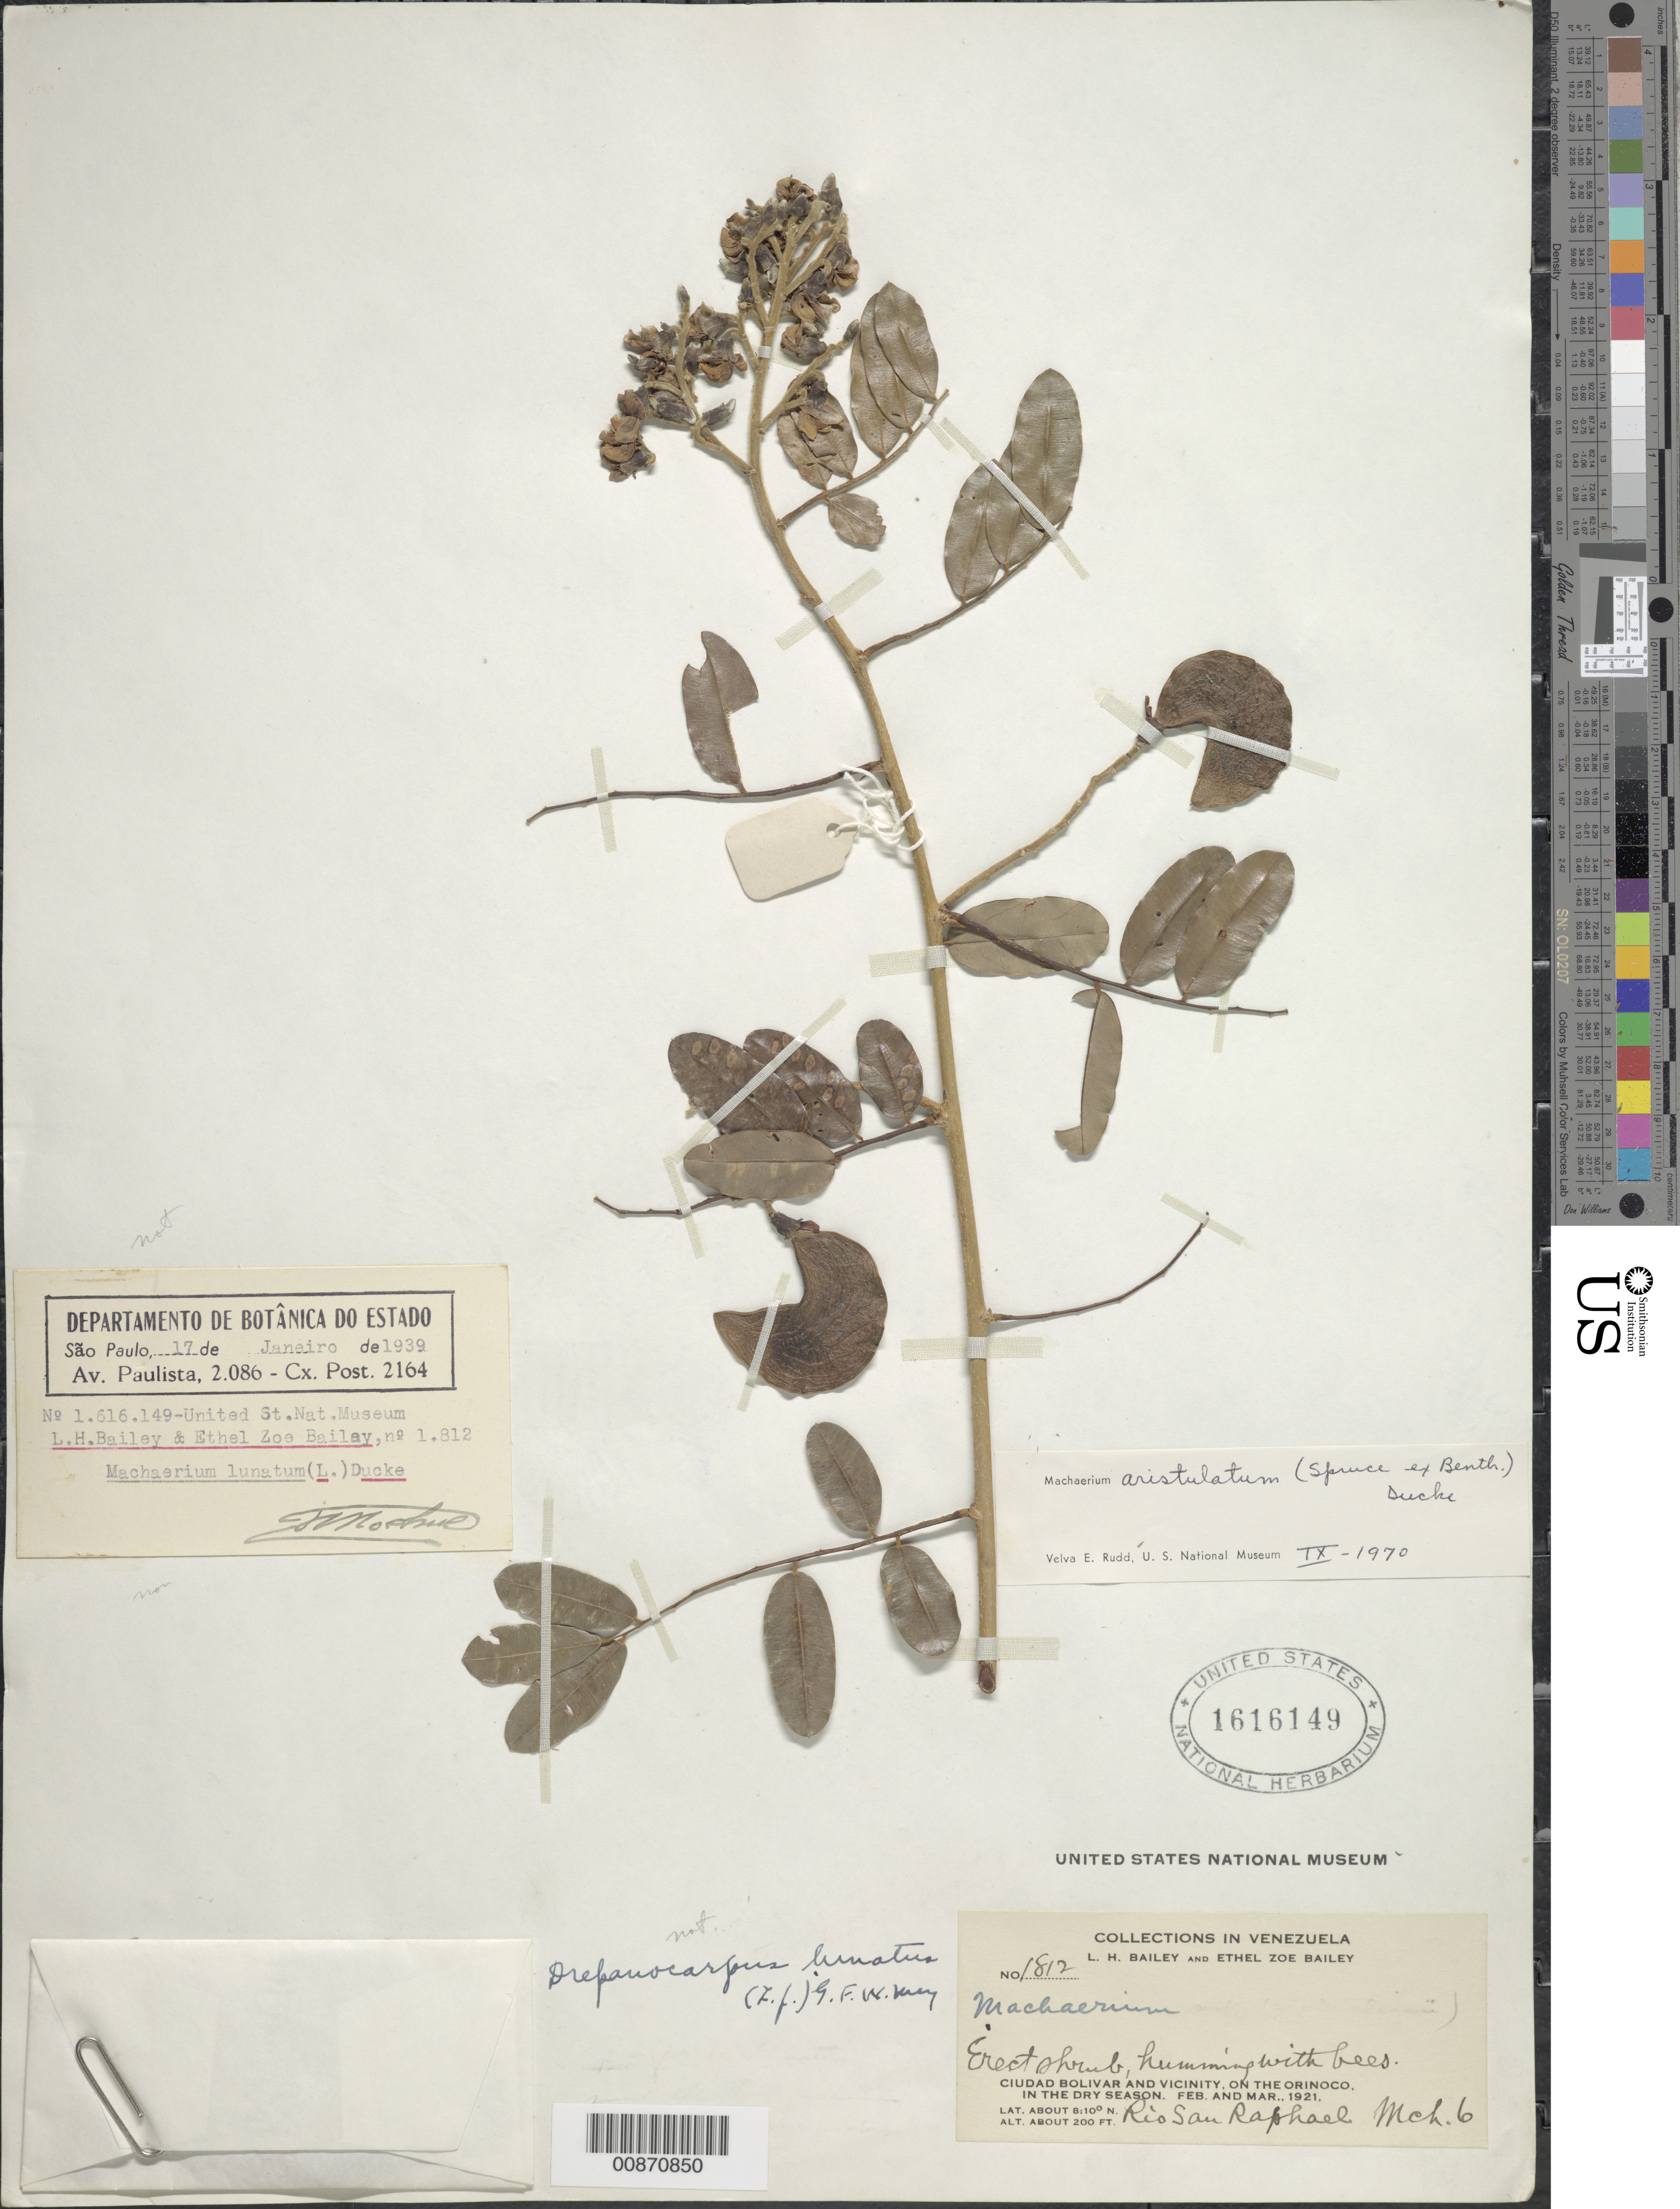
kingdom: Plantae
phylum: Tracheophyta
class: Magnoliopsida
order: Fabales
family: Fabaceae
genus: Machaerium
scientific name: Machaerium aristulatum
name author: (Spruce ex Benth.) Duckee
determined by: Rudd, V. E.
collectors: L. H. Bailey & E. Z. Bailey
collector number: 1812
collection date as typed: Feb-21 and Mar-21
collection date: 1921-02,1921-03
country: Venezuela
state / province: Bolívar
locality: Ciudad Bolívar and vicinity, Orinoco R.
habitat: Dry season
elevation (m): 61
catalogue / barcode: US 1616149